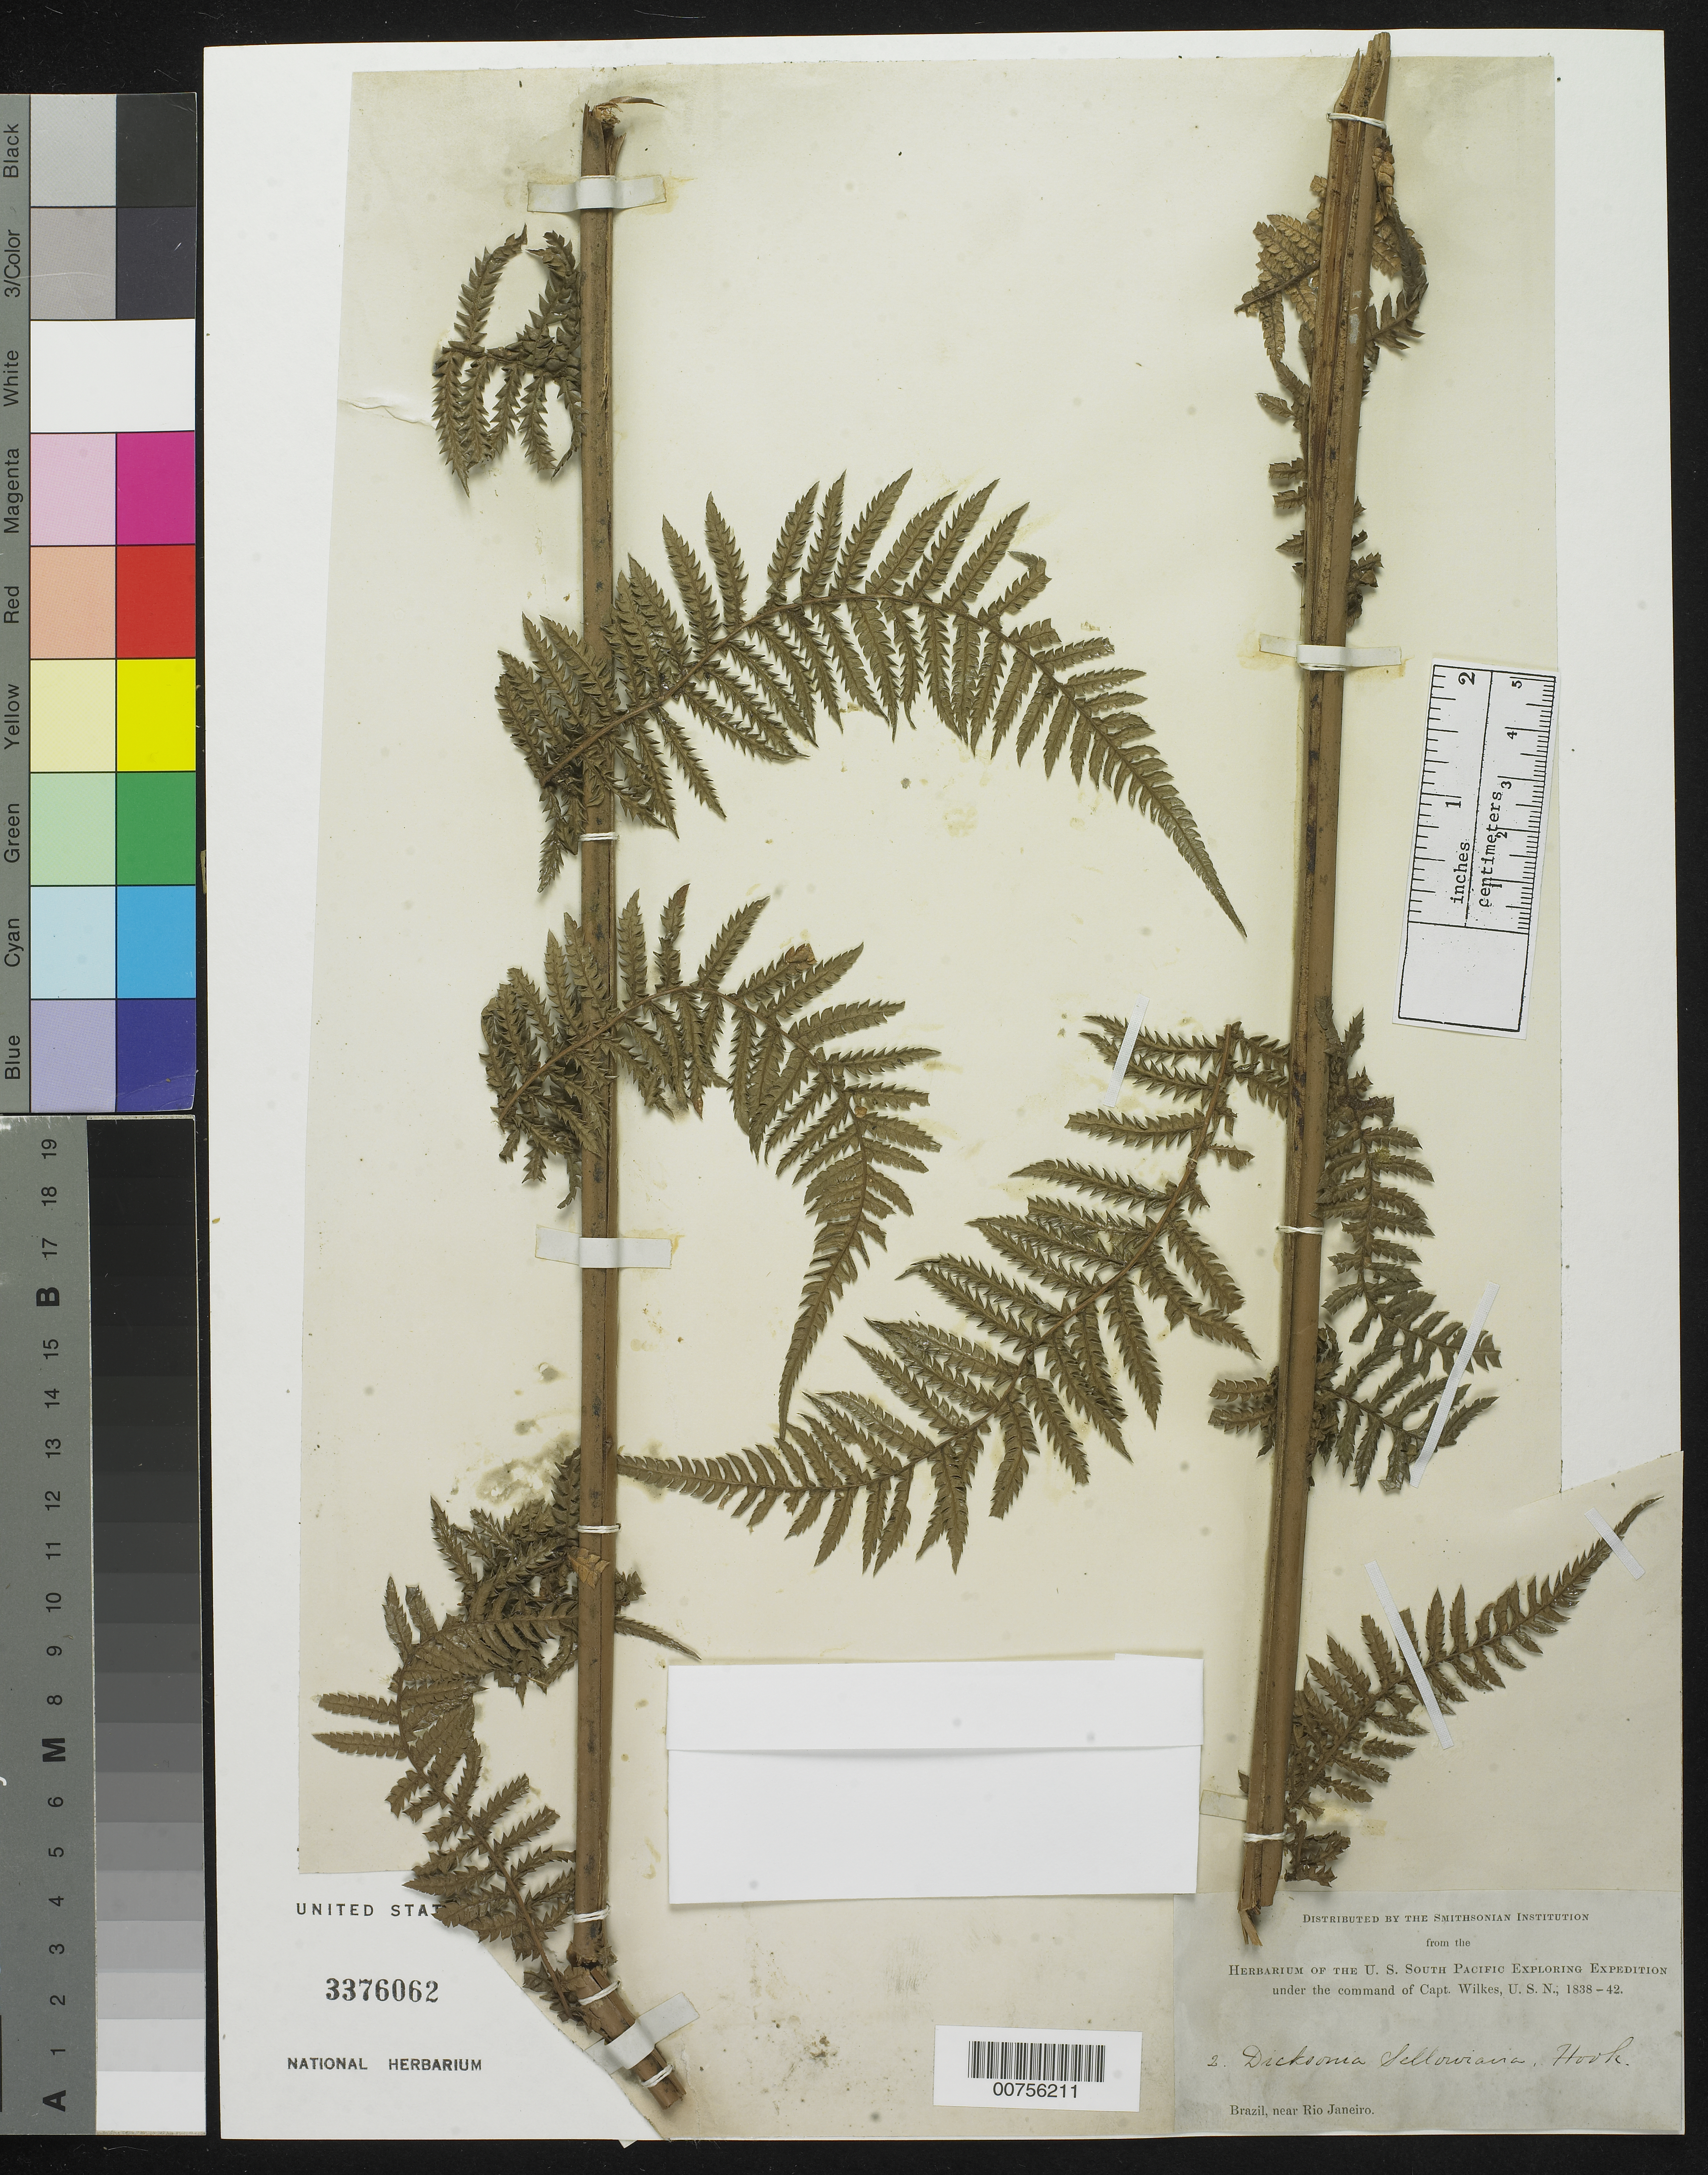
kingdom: Plantae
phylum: Tracheophyta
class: Polypodiopsida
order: Cyatheales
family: Dicksoniaceae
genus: Dicksonia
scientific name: Dicksonia sellowiana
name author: Hook.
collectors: Wilkes Explor. Exped.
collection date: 1838/1842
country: Brazil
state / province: Rio de Janeiro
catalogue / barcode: US 3376062